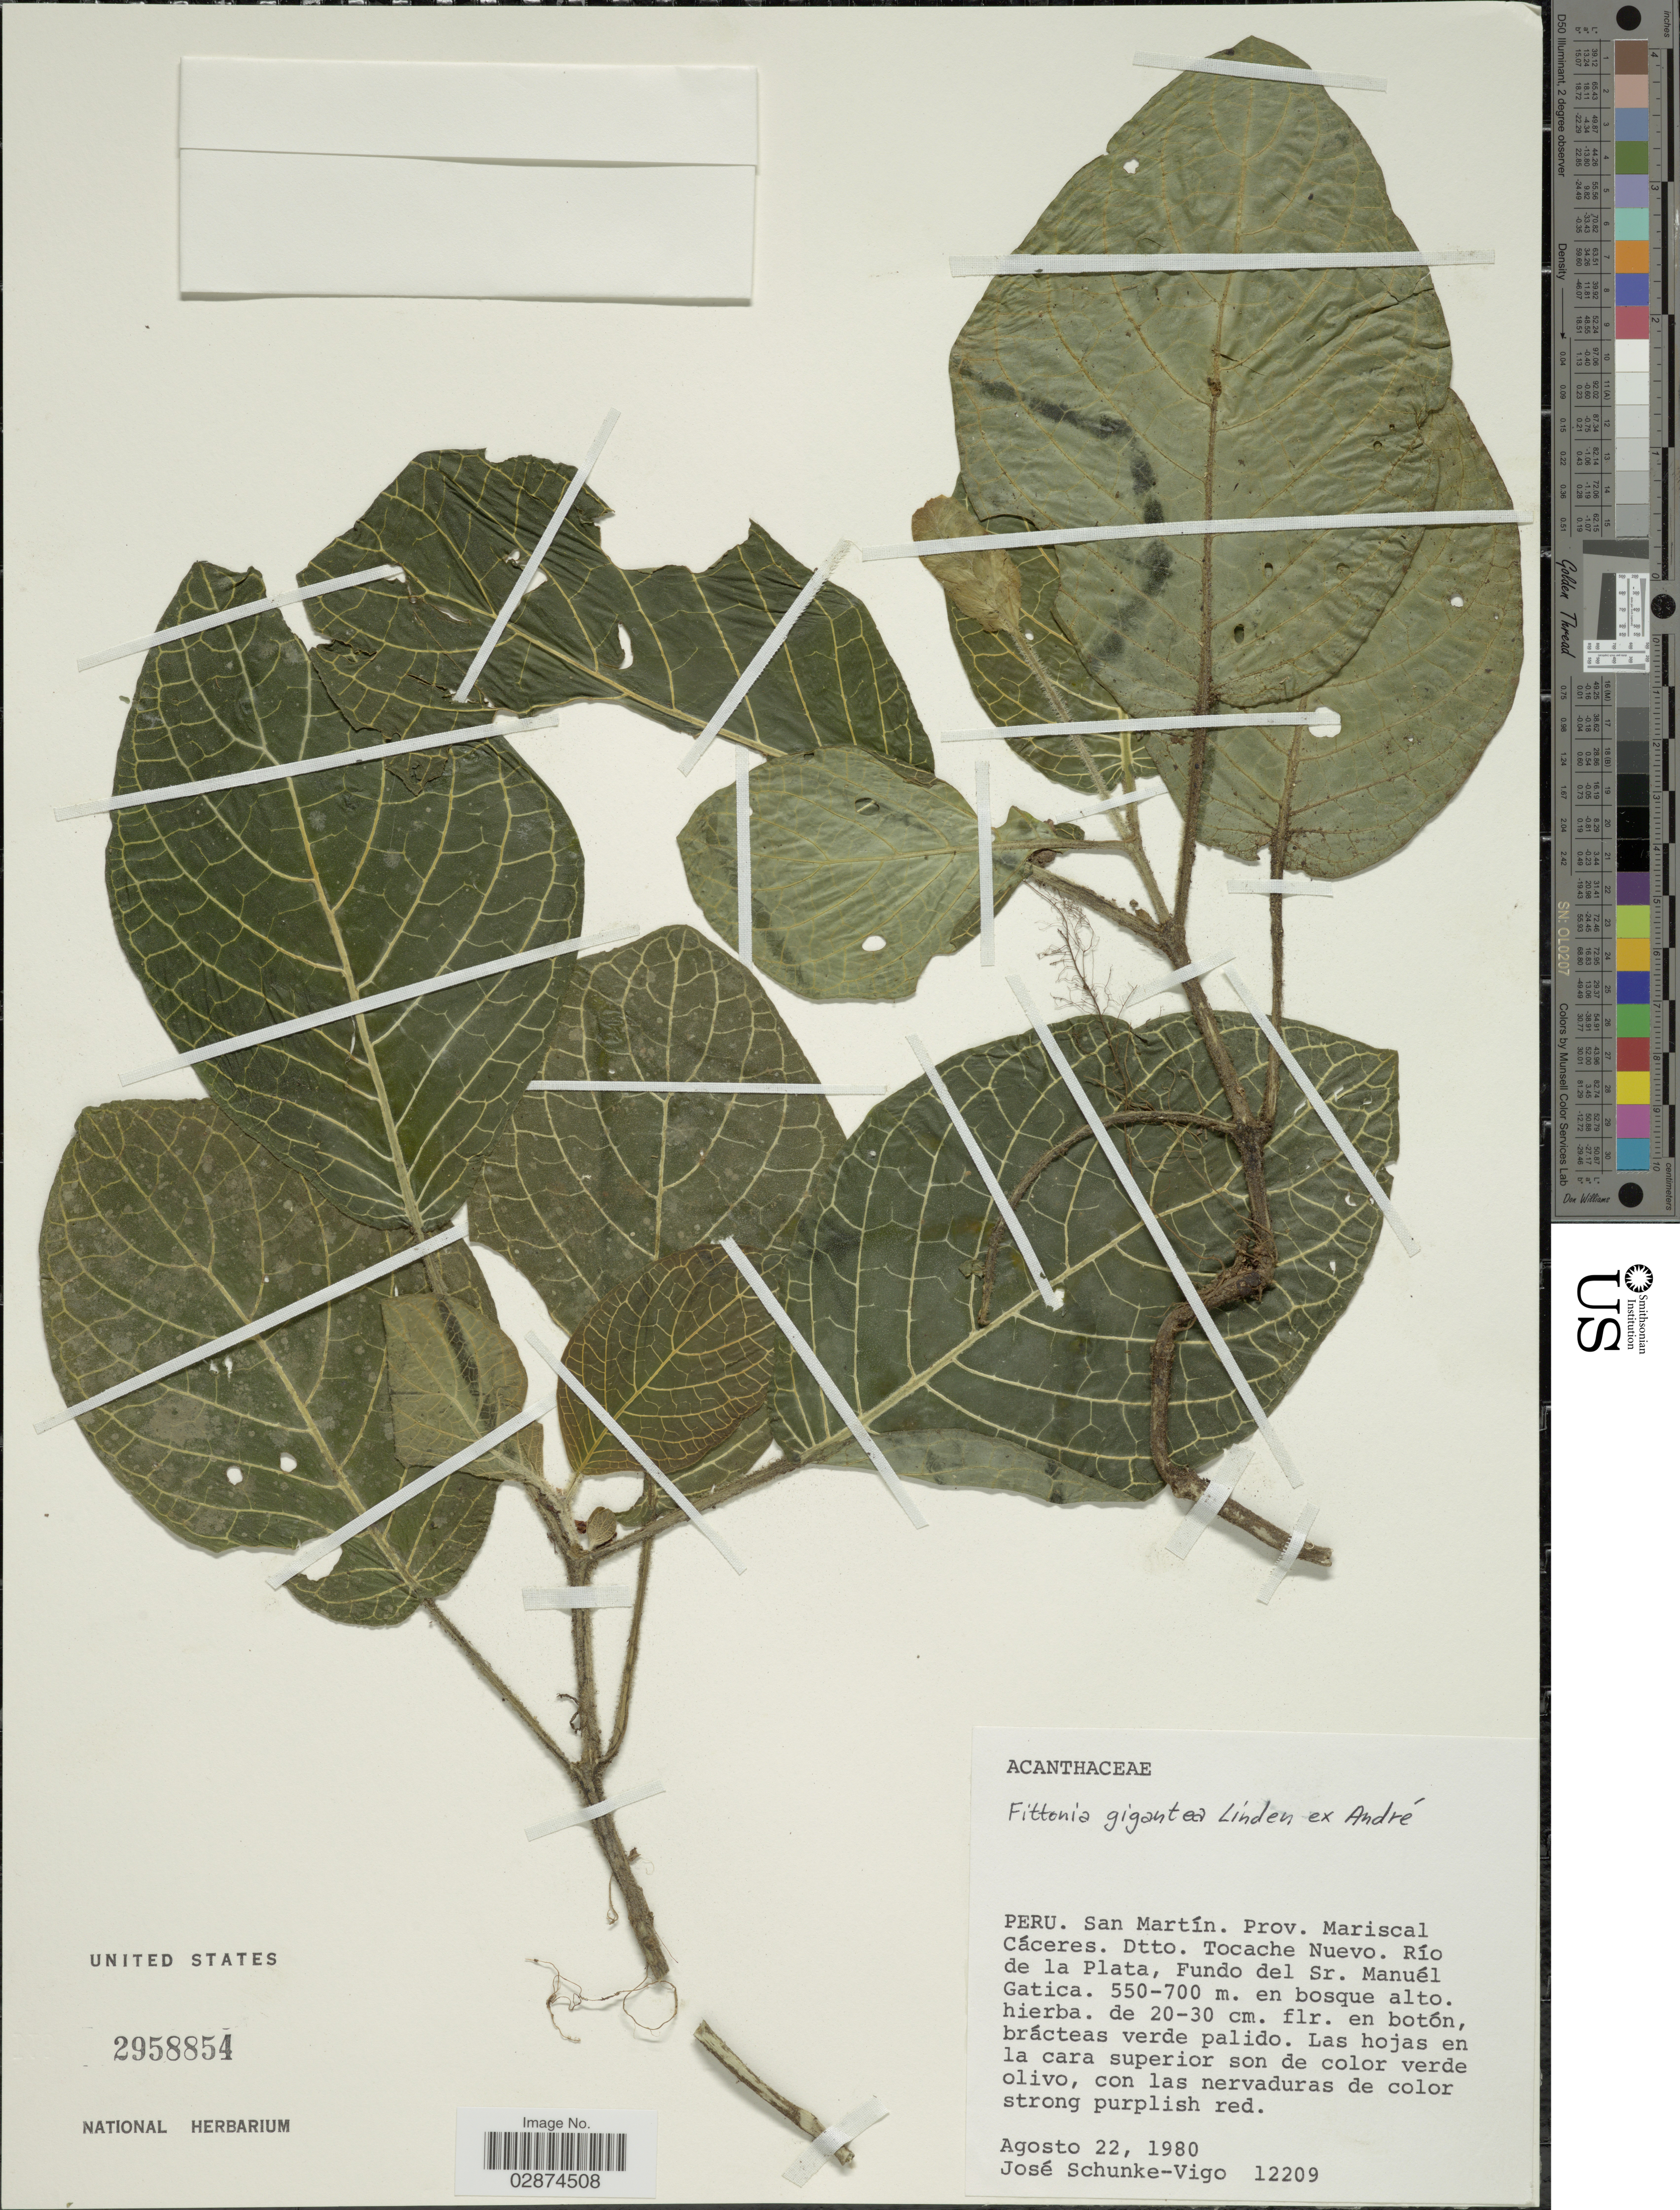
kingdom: Plantae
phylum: Tracheophyta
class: Magnoliopsida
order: Lamiales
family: Acanthaceae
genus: Fittonia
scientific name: Fittonia gigantea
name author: Linden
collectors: J. Schunke Vigo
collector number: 12209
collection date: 1980-08-22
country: Peru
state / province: San Martín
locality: Prov. Mariscal Cáceres. Dtto. Tocache Nuevo. Río de la Plata, Fundo del Sr. Manuél Gatica.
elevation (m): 550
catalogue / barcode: US 2958854